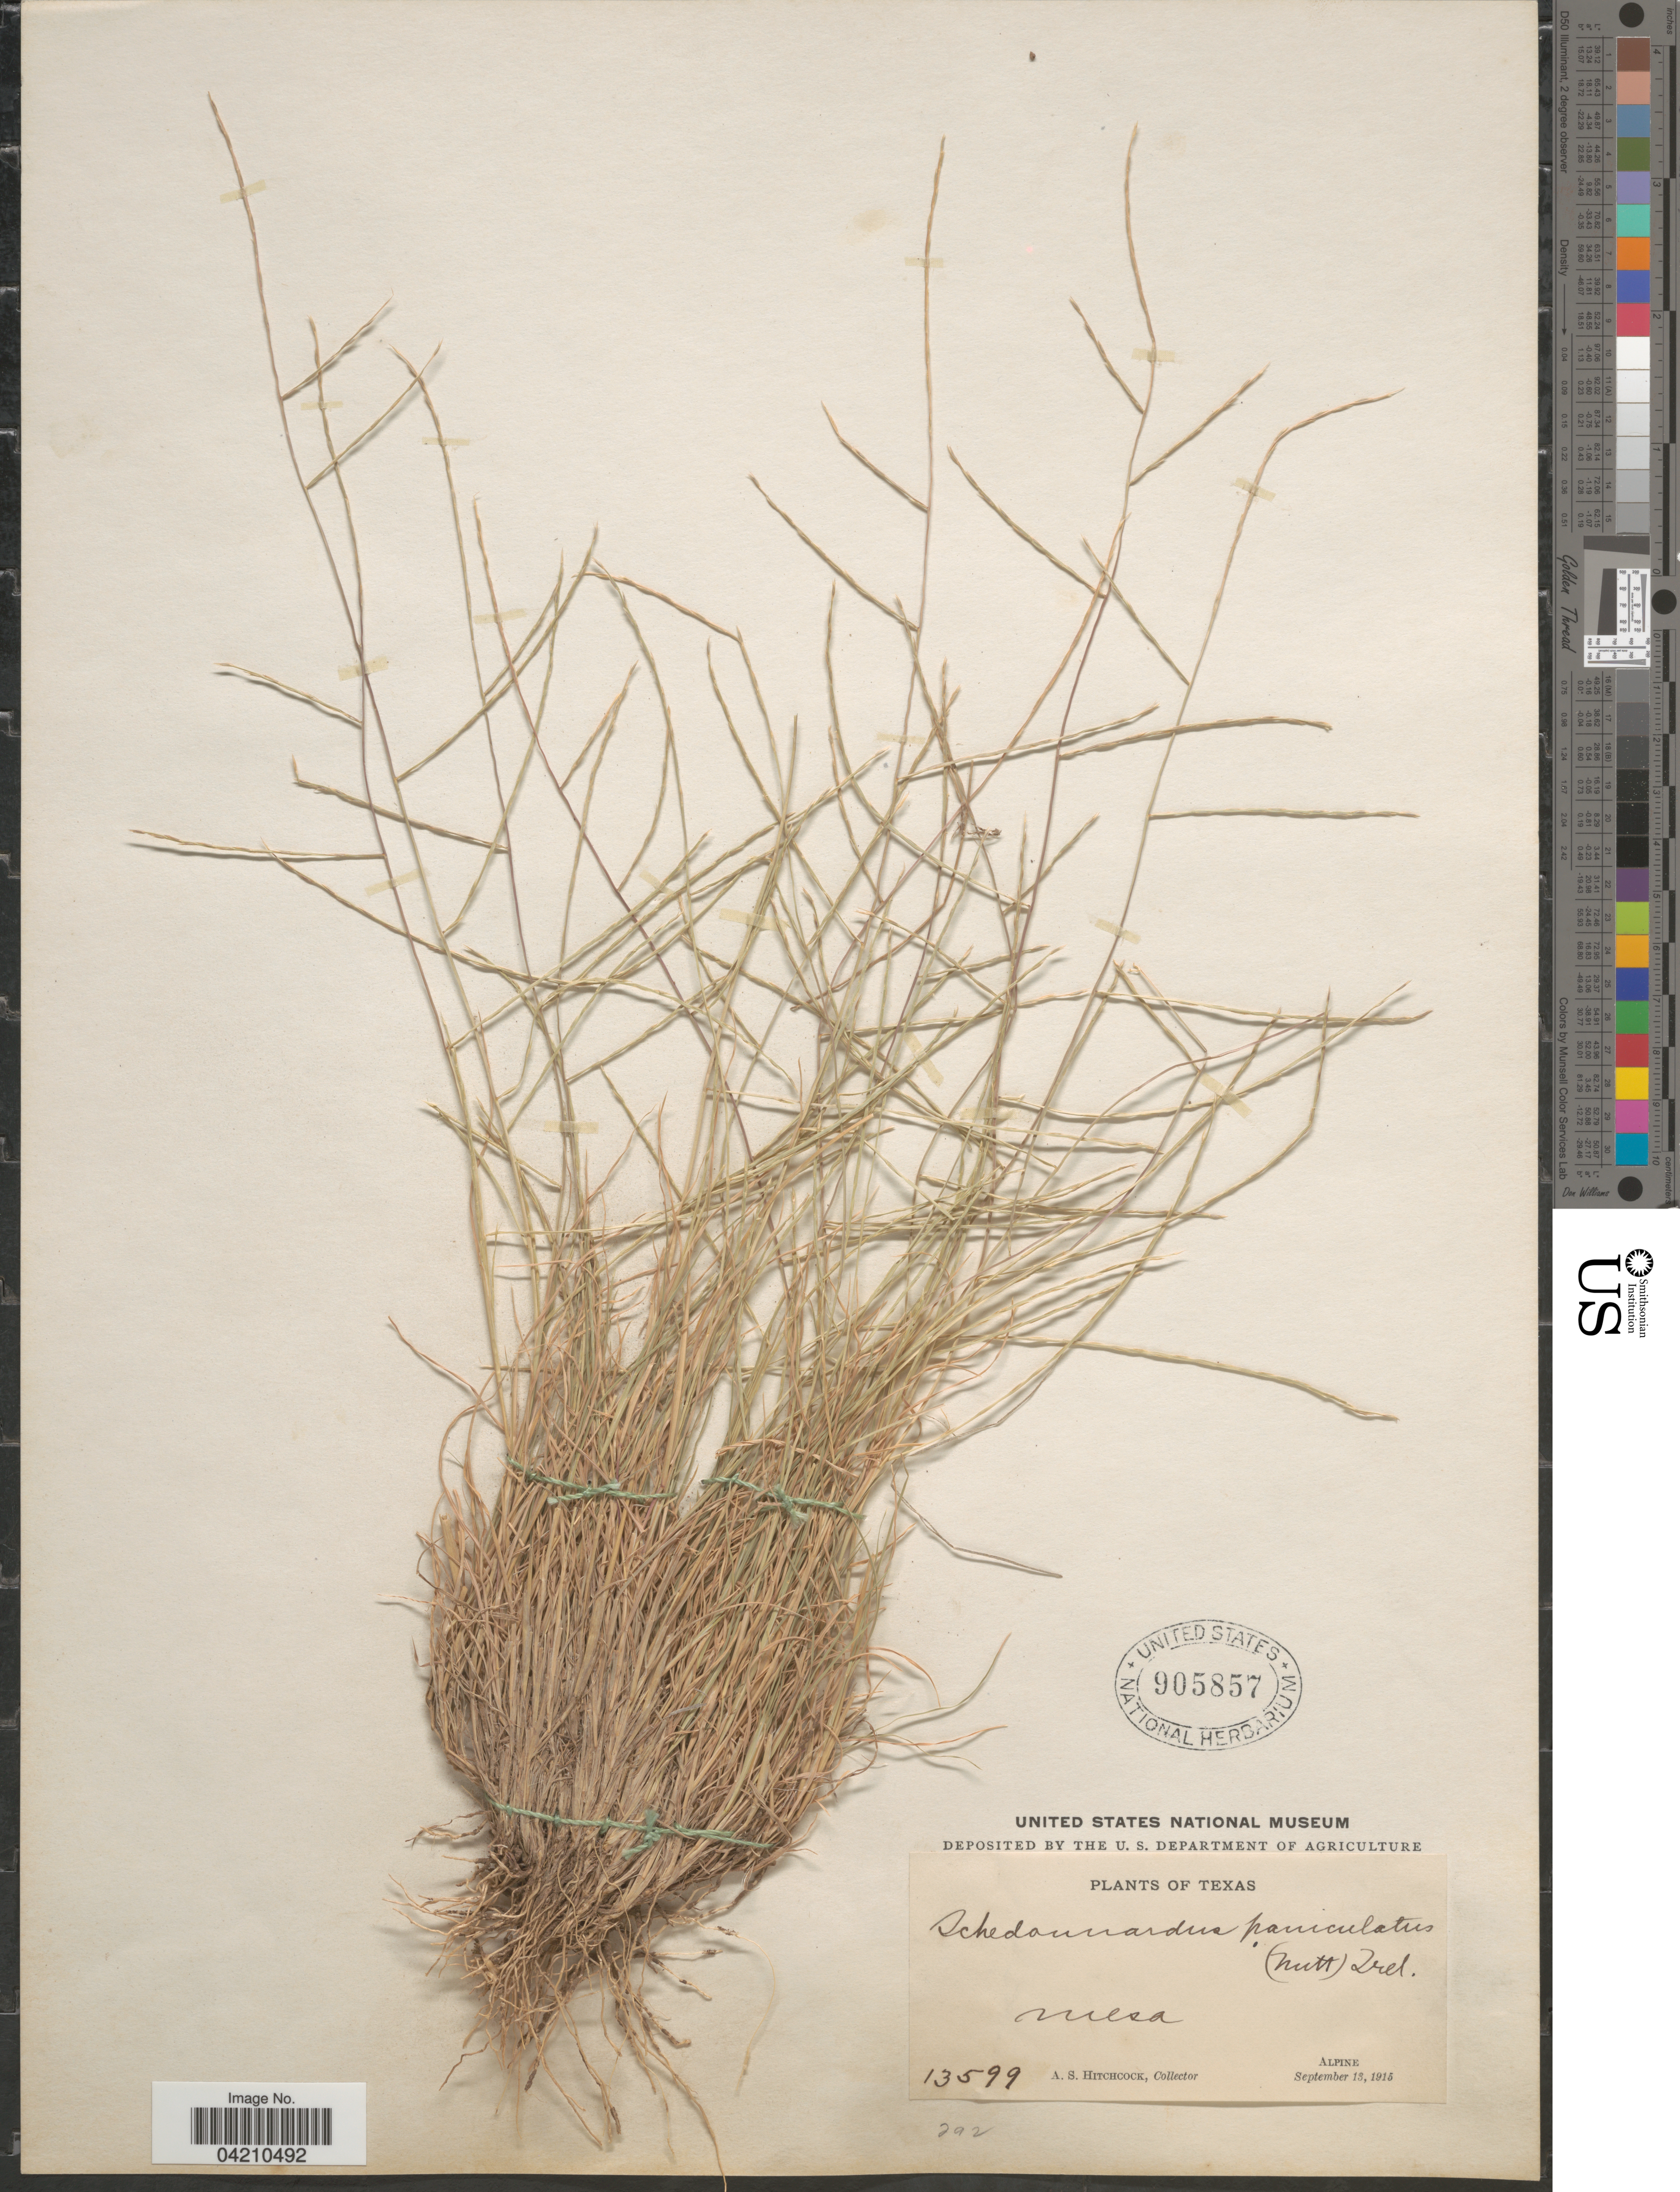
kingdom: Plantae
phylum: Tracheophyta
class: Liliopsida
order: Poales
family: Poaceae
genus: Muhlenbergia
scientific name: Muhlenbergia paniculata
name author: (Nutt.) Columbus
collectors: A. S. Hitchcock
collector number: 13599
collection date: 1915-09-13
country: United States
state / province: Texas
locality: Alpine.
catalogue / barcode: US 905857